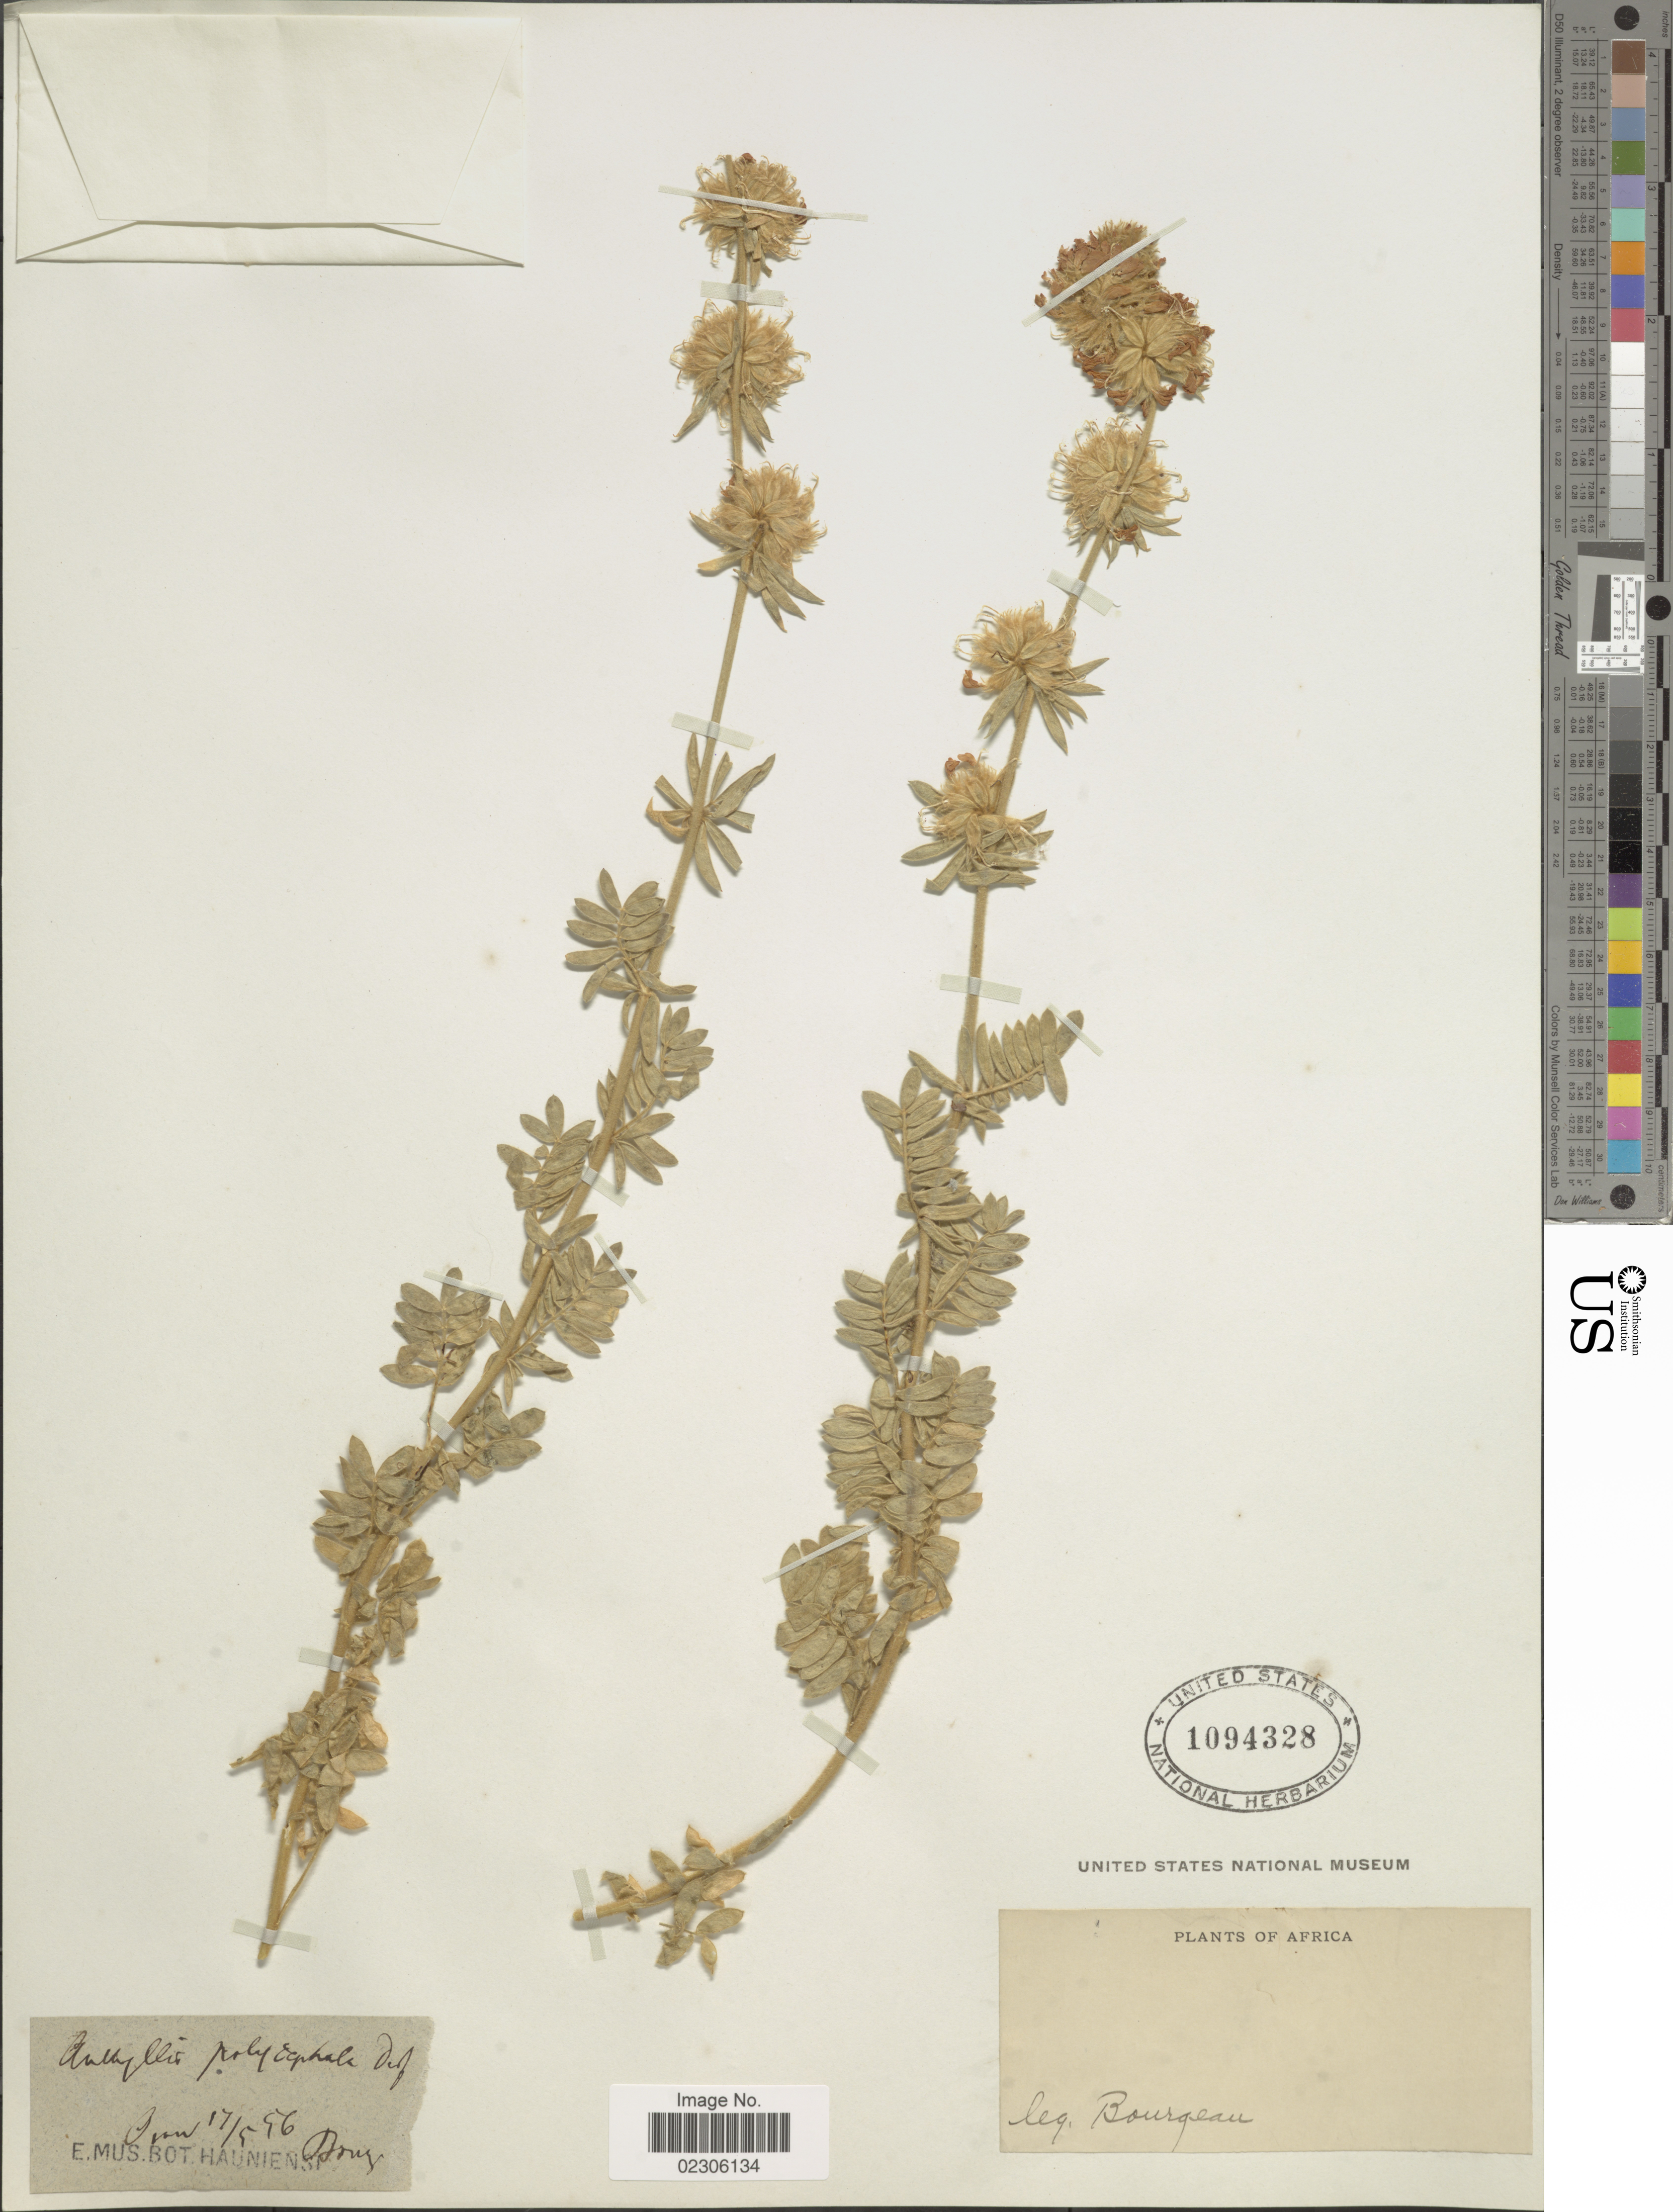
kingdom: Plantae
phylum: Tracheophyta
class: Magnoliopsida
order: Fabales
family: Fabaceae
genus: Anthyllis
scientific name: Anthyllis polycephala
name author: Desf.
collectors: -. Bourgeau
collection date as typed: Transcribed d/m/y: 17/5/56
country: Algeria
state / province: Oran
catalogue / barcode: US 1094328